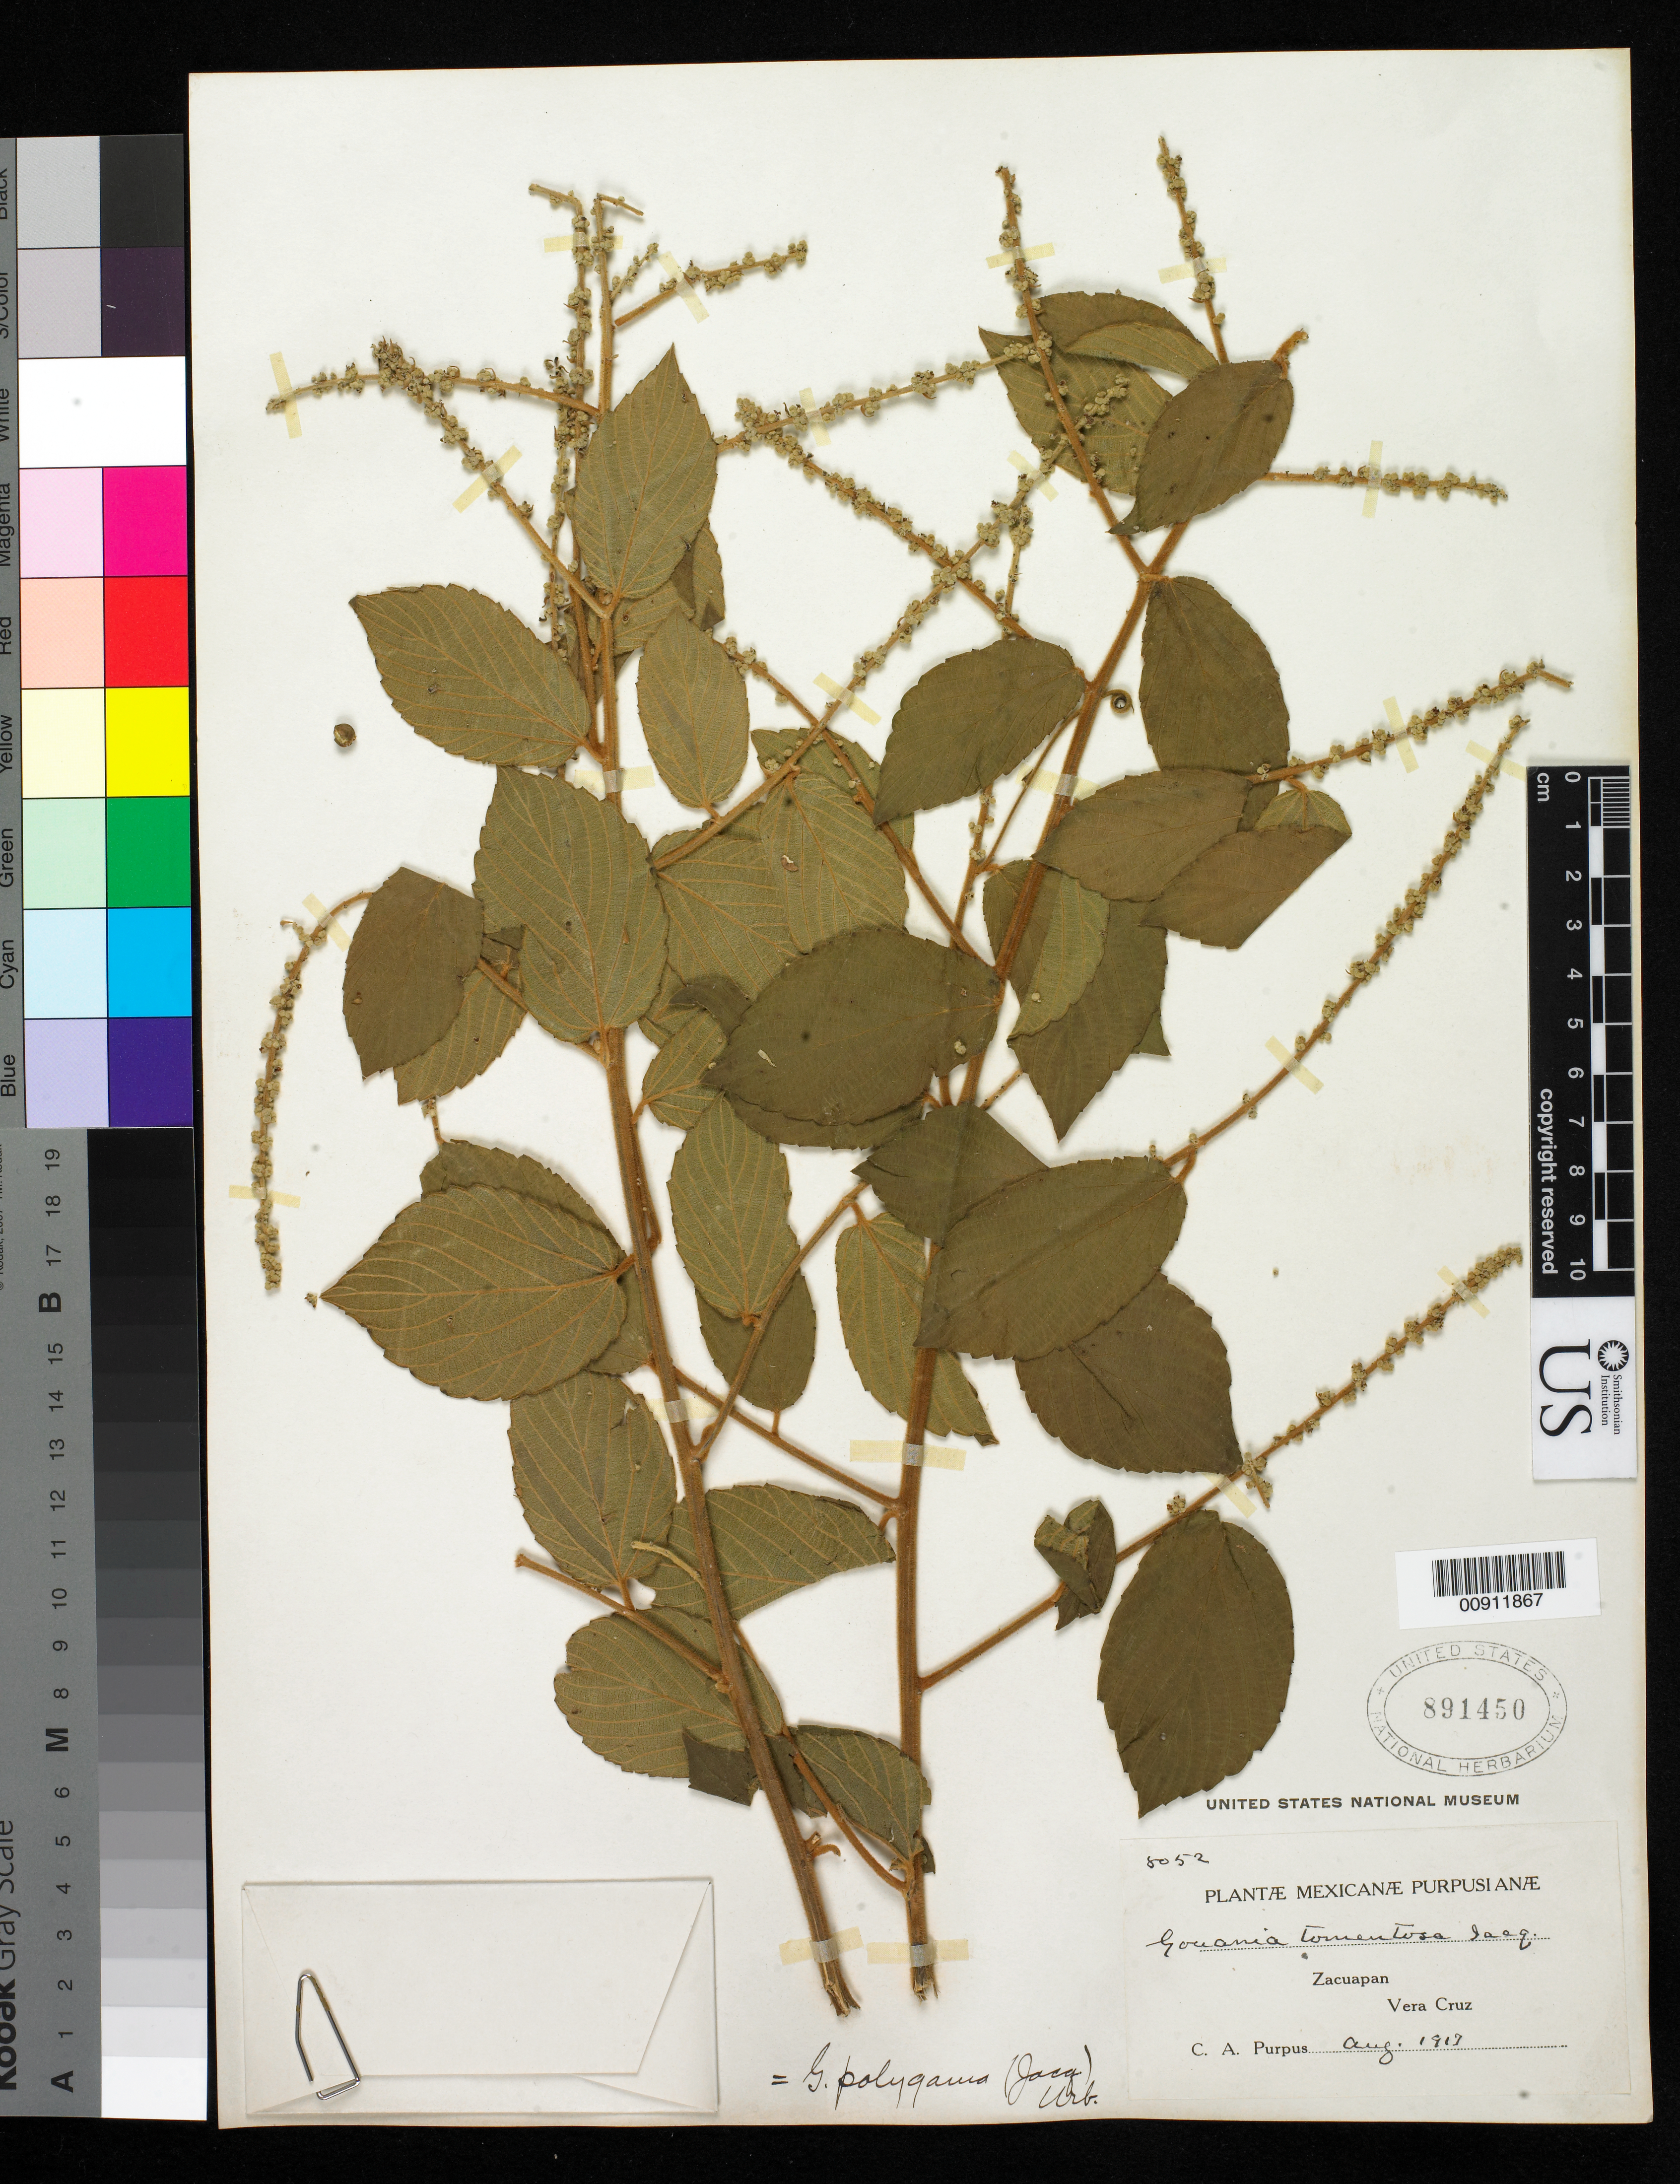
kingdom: Plantae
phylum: Tracheophyta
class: Magnoliopsida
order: Rosales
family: Rhamnaceae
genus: Gouania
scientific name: Gouania polygama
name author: (Jacq.) Urb.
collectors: C. A. Purpus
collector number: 8052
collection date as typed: Aug 1917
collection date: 1917-08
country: Mexico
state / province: Veracruz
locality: Zacuapan, Veracruz.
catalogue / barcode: US 891450